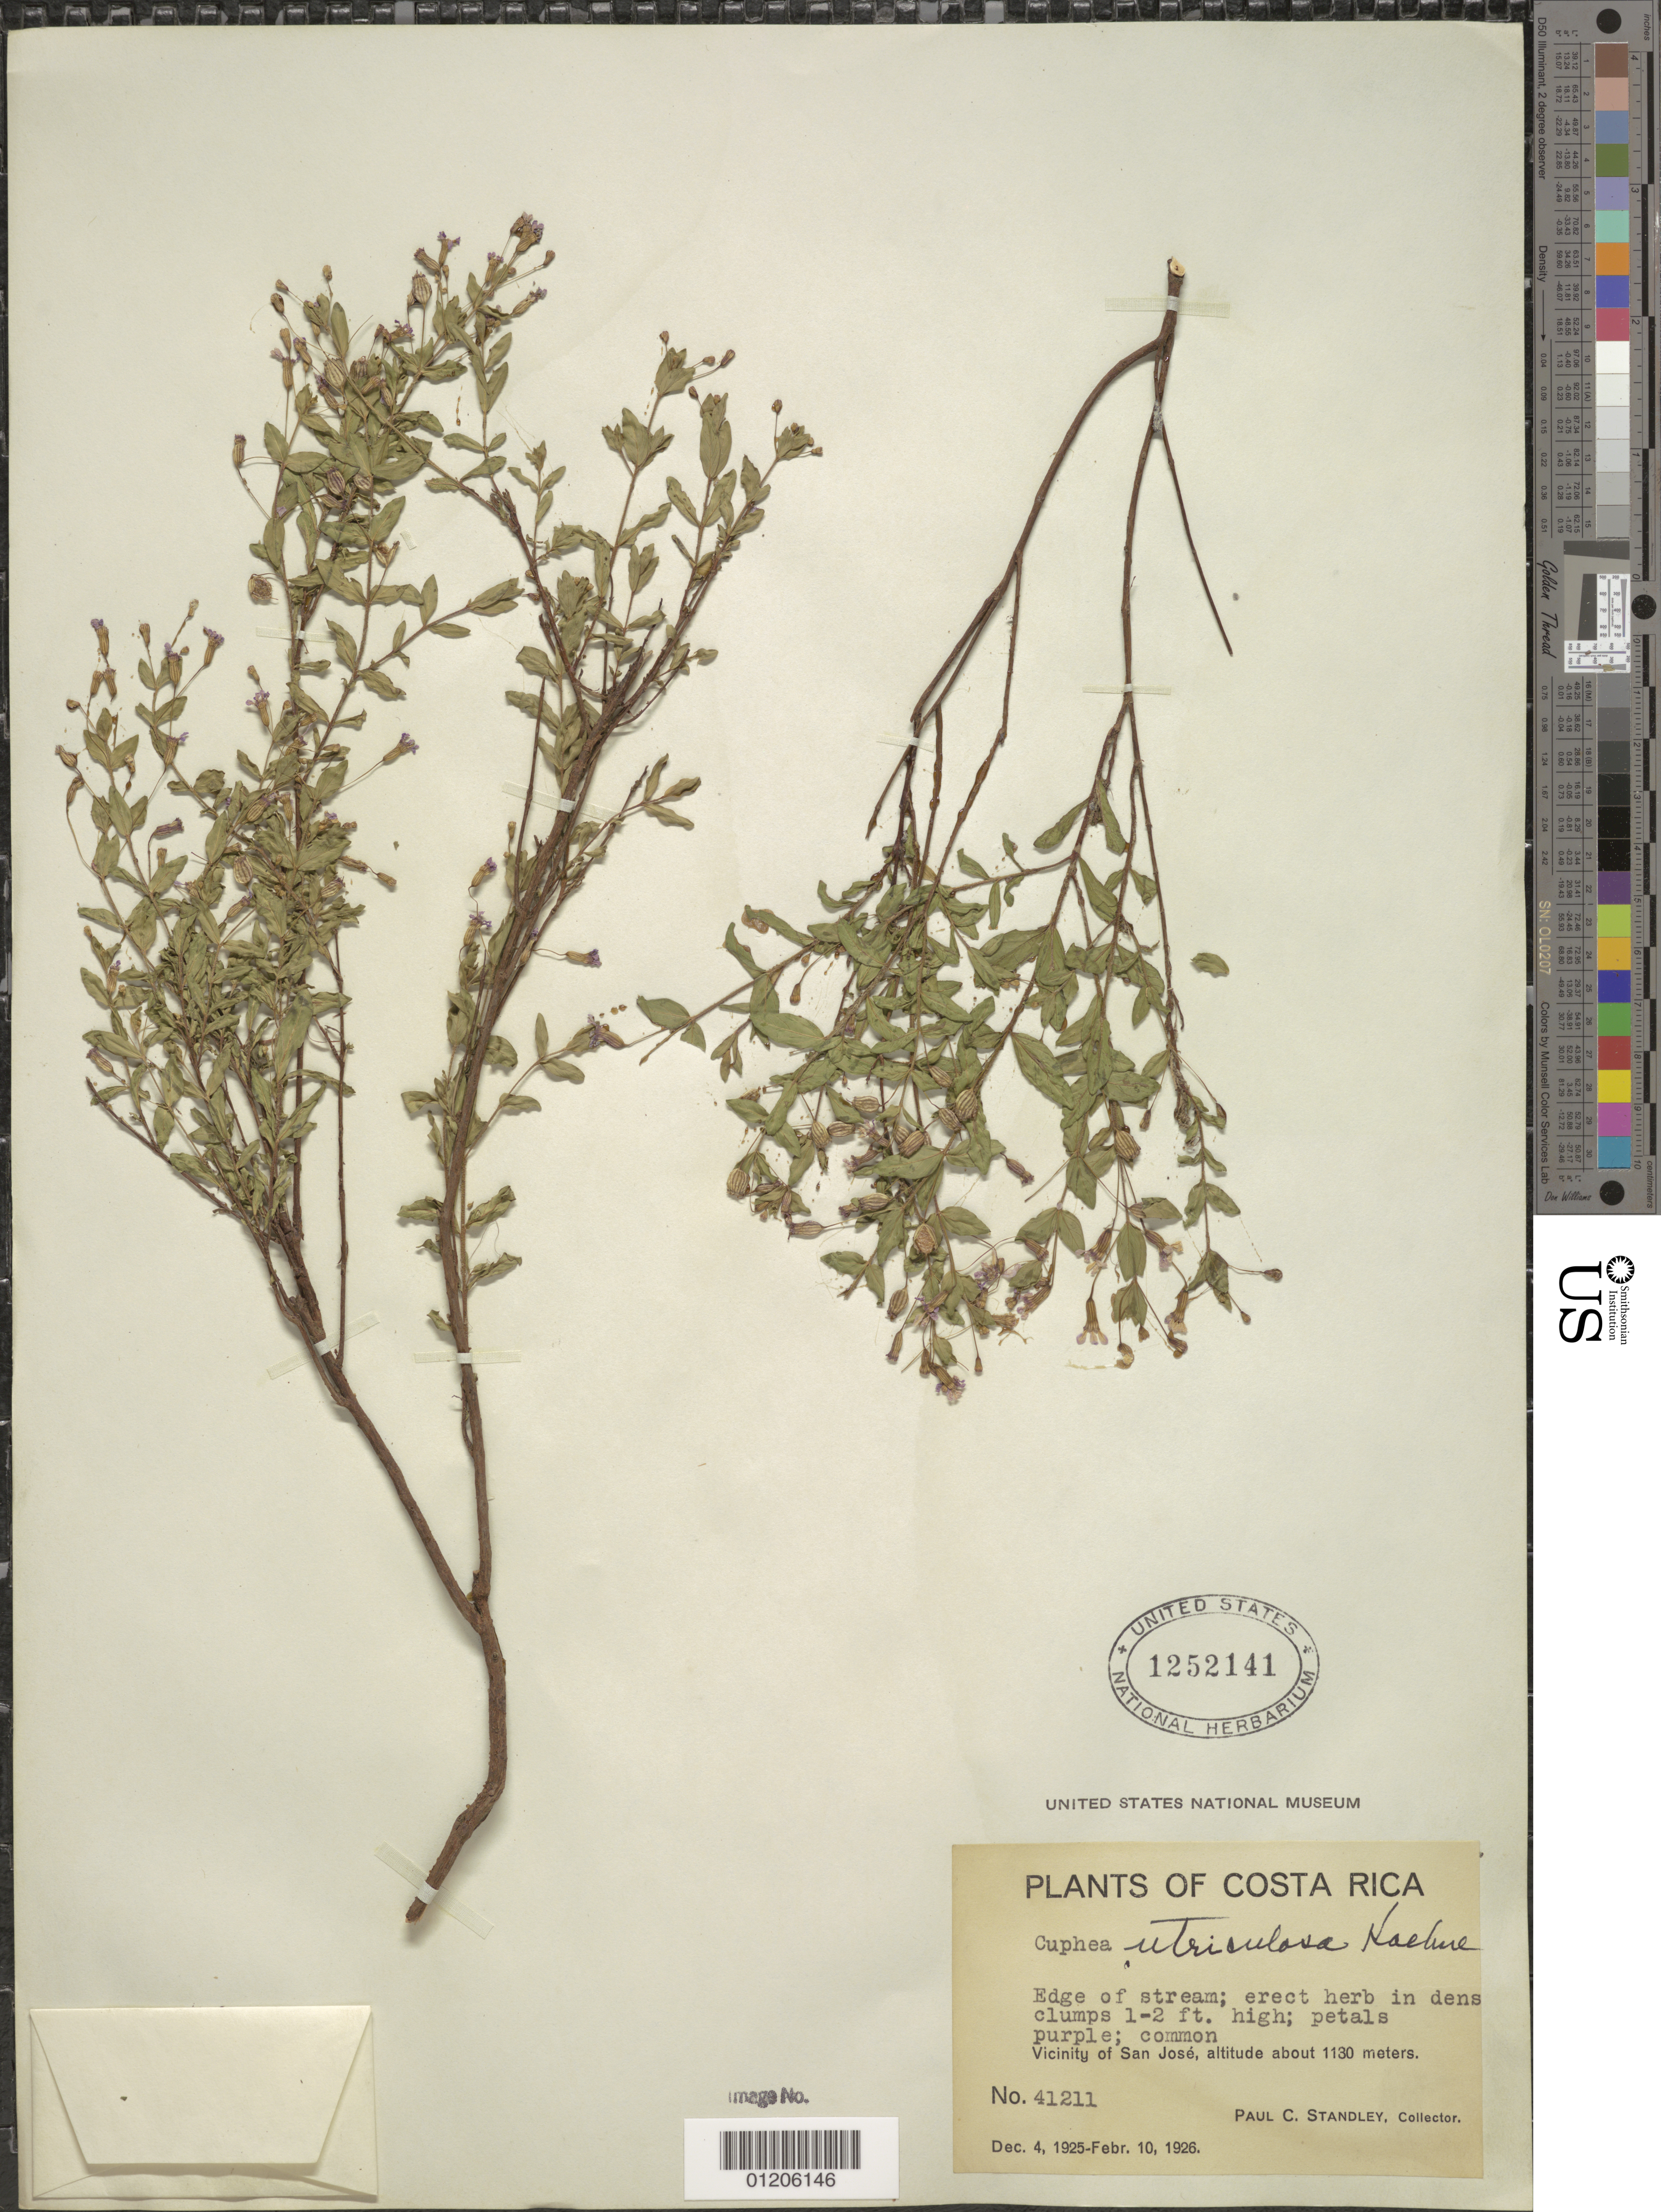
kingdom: Plantae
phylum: Tracheophyta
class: Magnoliopsida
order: Myrtales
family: Lythraceae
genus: Cuphea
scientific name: Cuphea utriculosa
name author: Koehne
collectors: P. C. Standley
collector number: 41211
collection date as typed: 04 Dec 1925 to 10 Feb 1926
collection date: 1925-12-04/1926-02-10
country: Costa Rica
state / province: San José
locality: Vicinity of San José.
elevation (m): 1130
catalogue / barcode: US 1252141